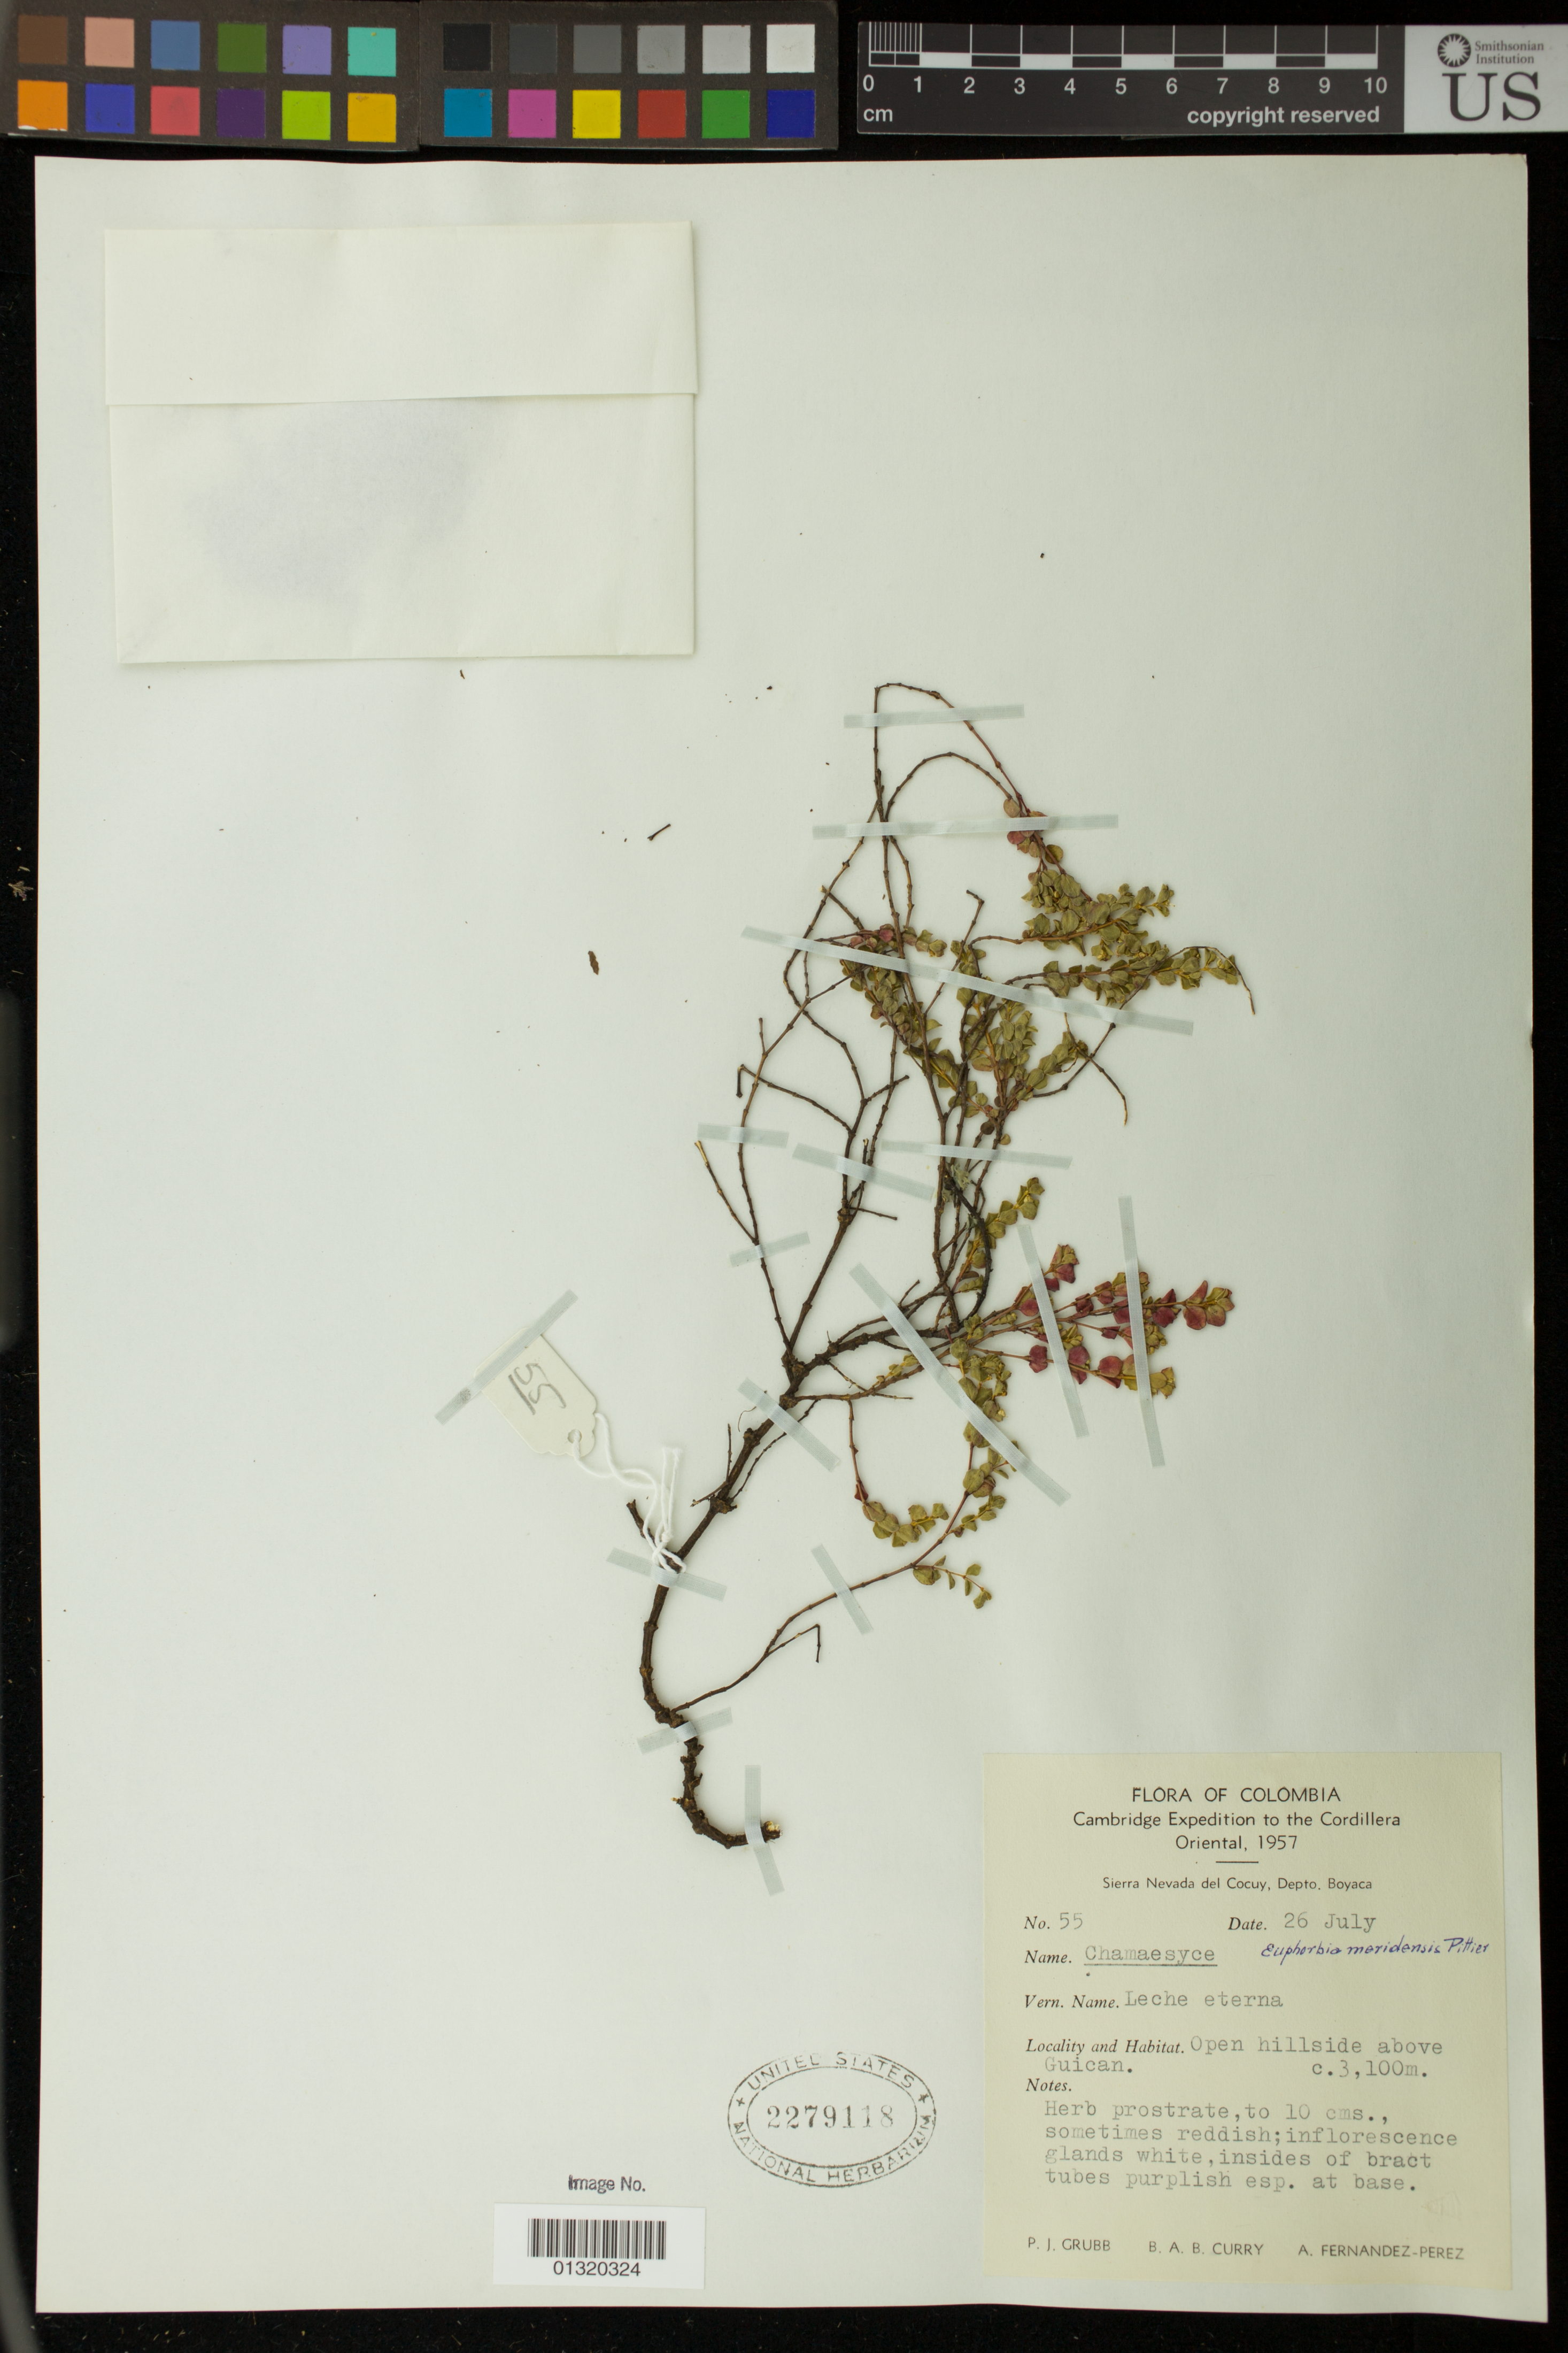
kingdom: Plantae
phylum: Tracheophyta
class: Magnoliopsida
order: Malpighiales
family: Euphorbiaceae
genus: Euphorbia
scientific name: Euphorbia meridensis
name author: Pittier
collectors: P. J. Grubb, B. A. B. Curry & A. Fernández-Pérez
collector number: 55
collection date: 1957-07-26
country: Colombia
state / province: Boyacá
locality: Sierra Nevada del Cocuy; hillside above Guican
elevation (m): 3100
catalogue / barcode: US 2279118